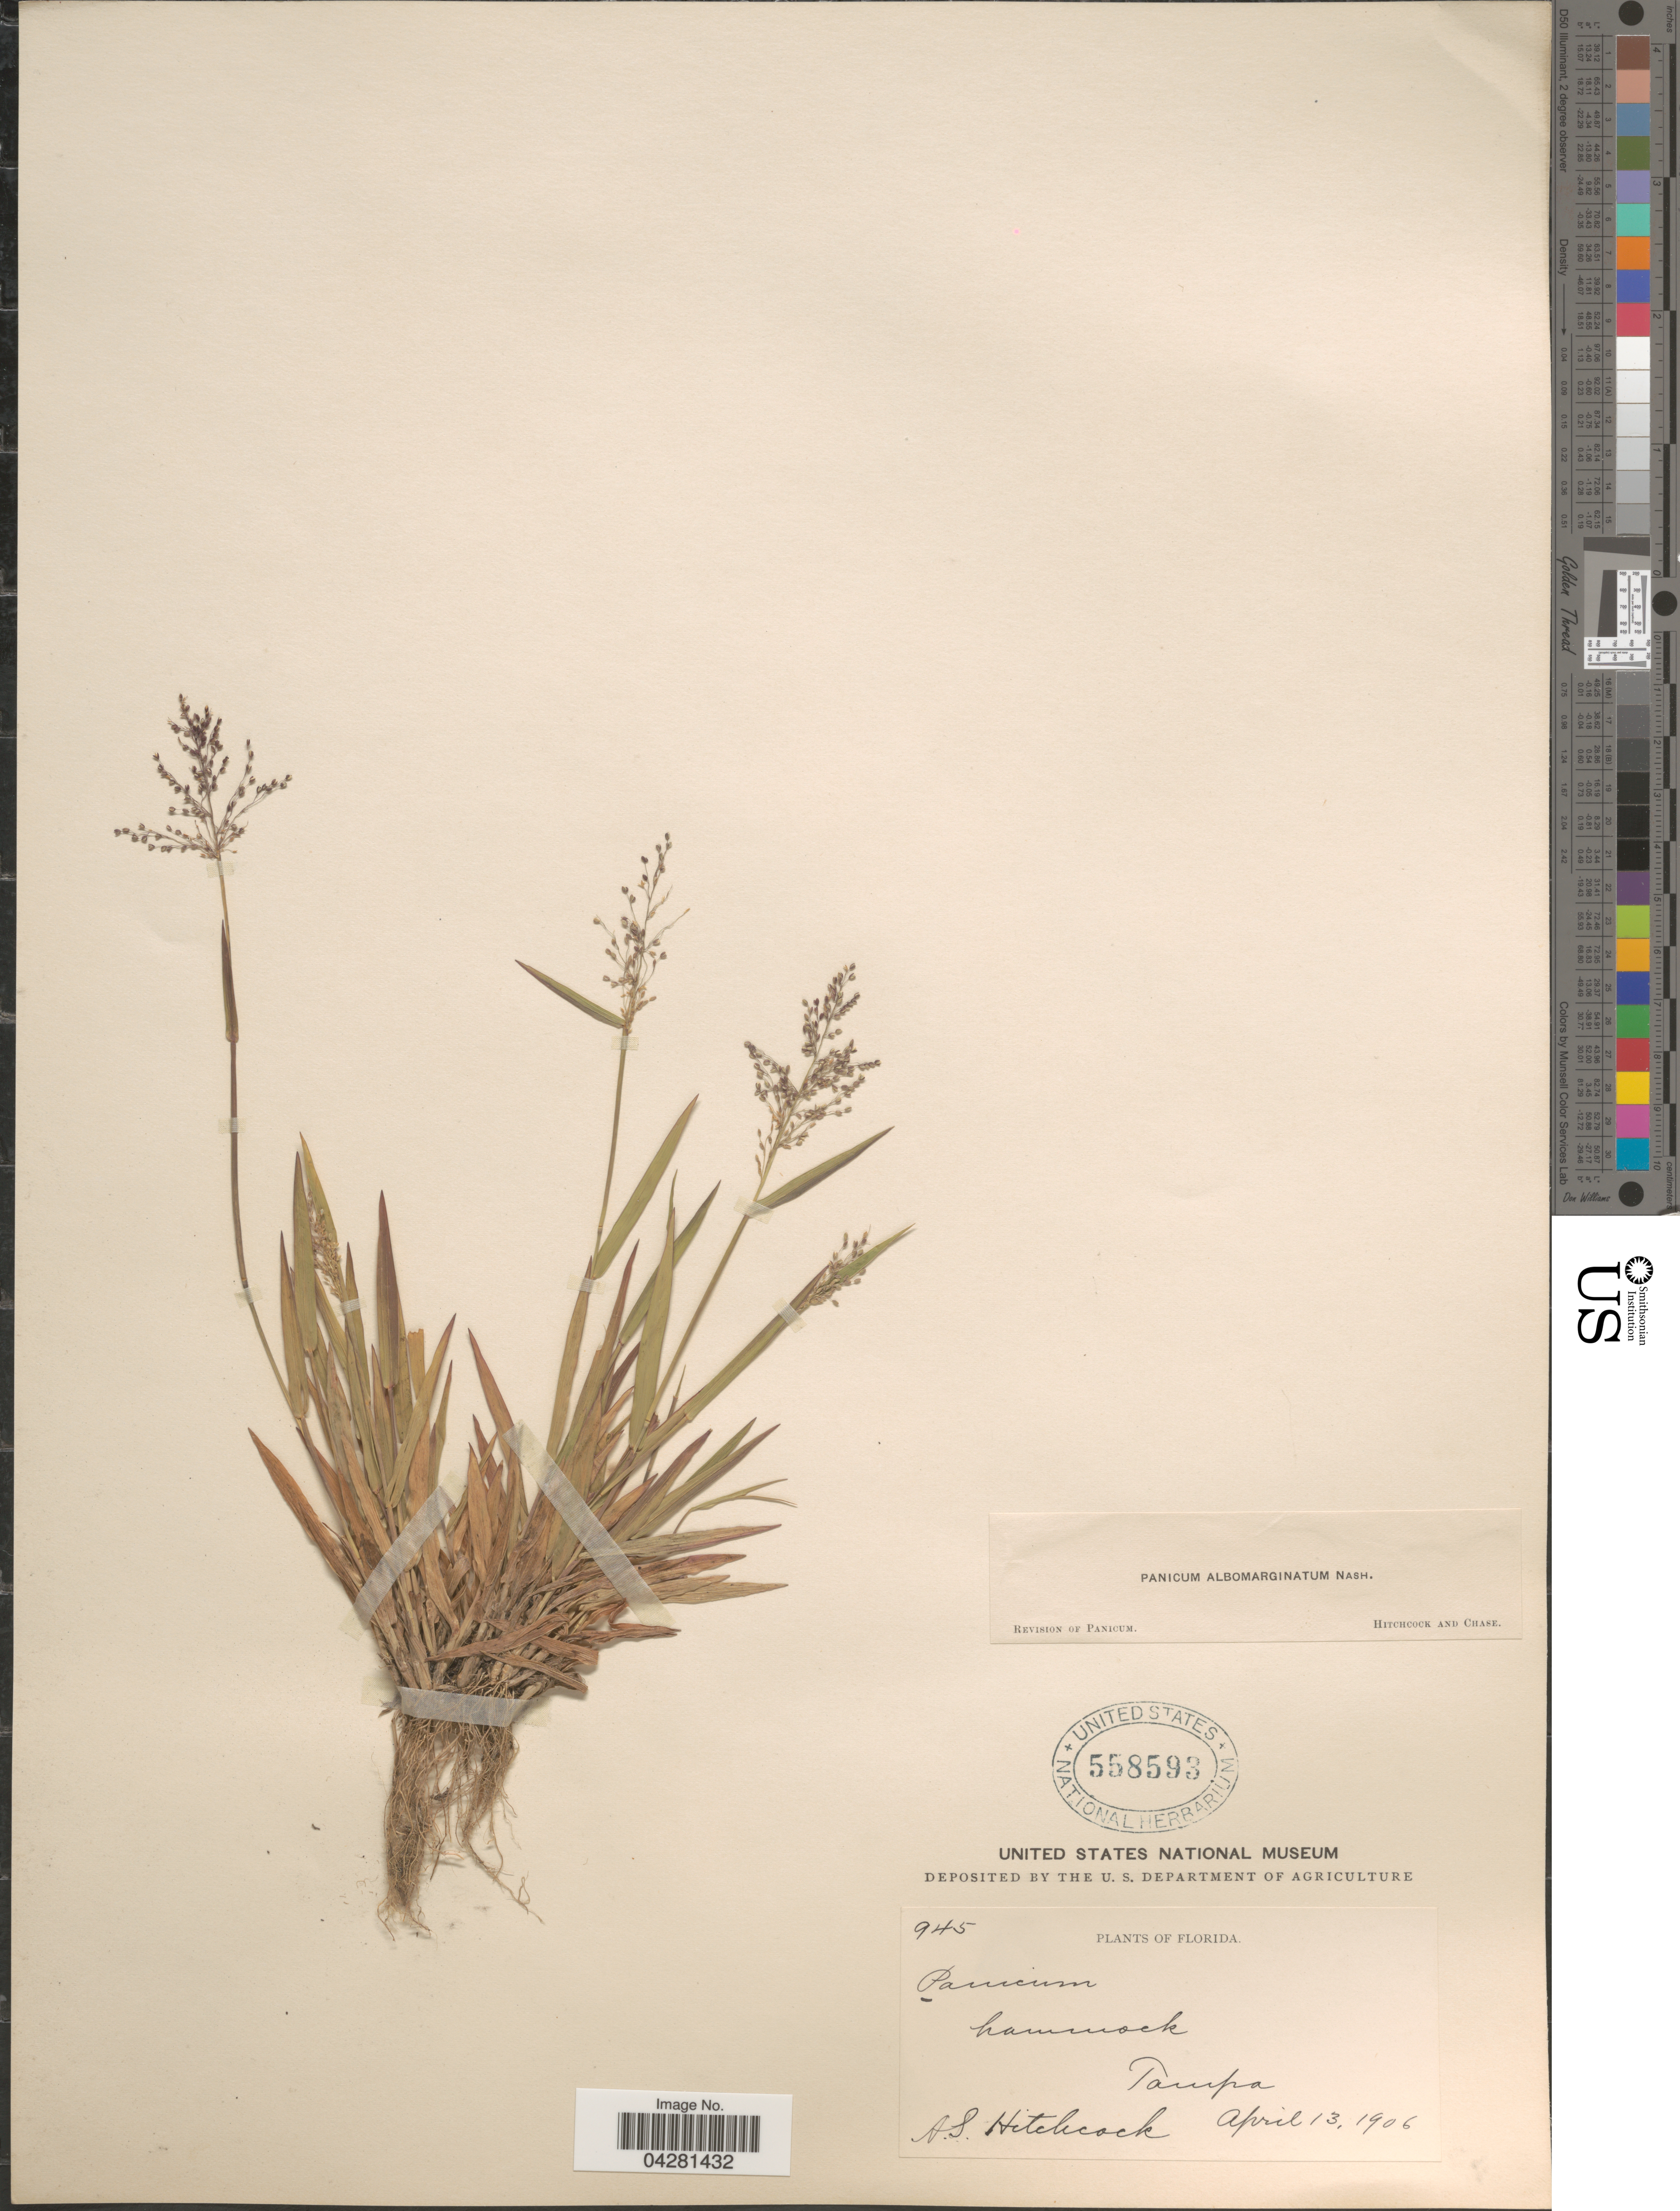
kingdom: Plantae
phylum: Tracheophyta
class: Liliopsida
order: Poales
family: Poaceae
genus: Dichanthelium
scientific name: Dichanthelium dichotomum var. unciphyllum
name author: (Trin.) Davidse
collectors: A. S. Hitchcock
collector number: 945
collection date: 1906-04-13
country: United States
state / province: Florida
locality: Hammock. Tampa.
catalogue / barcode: US 558593